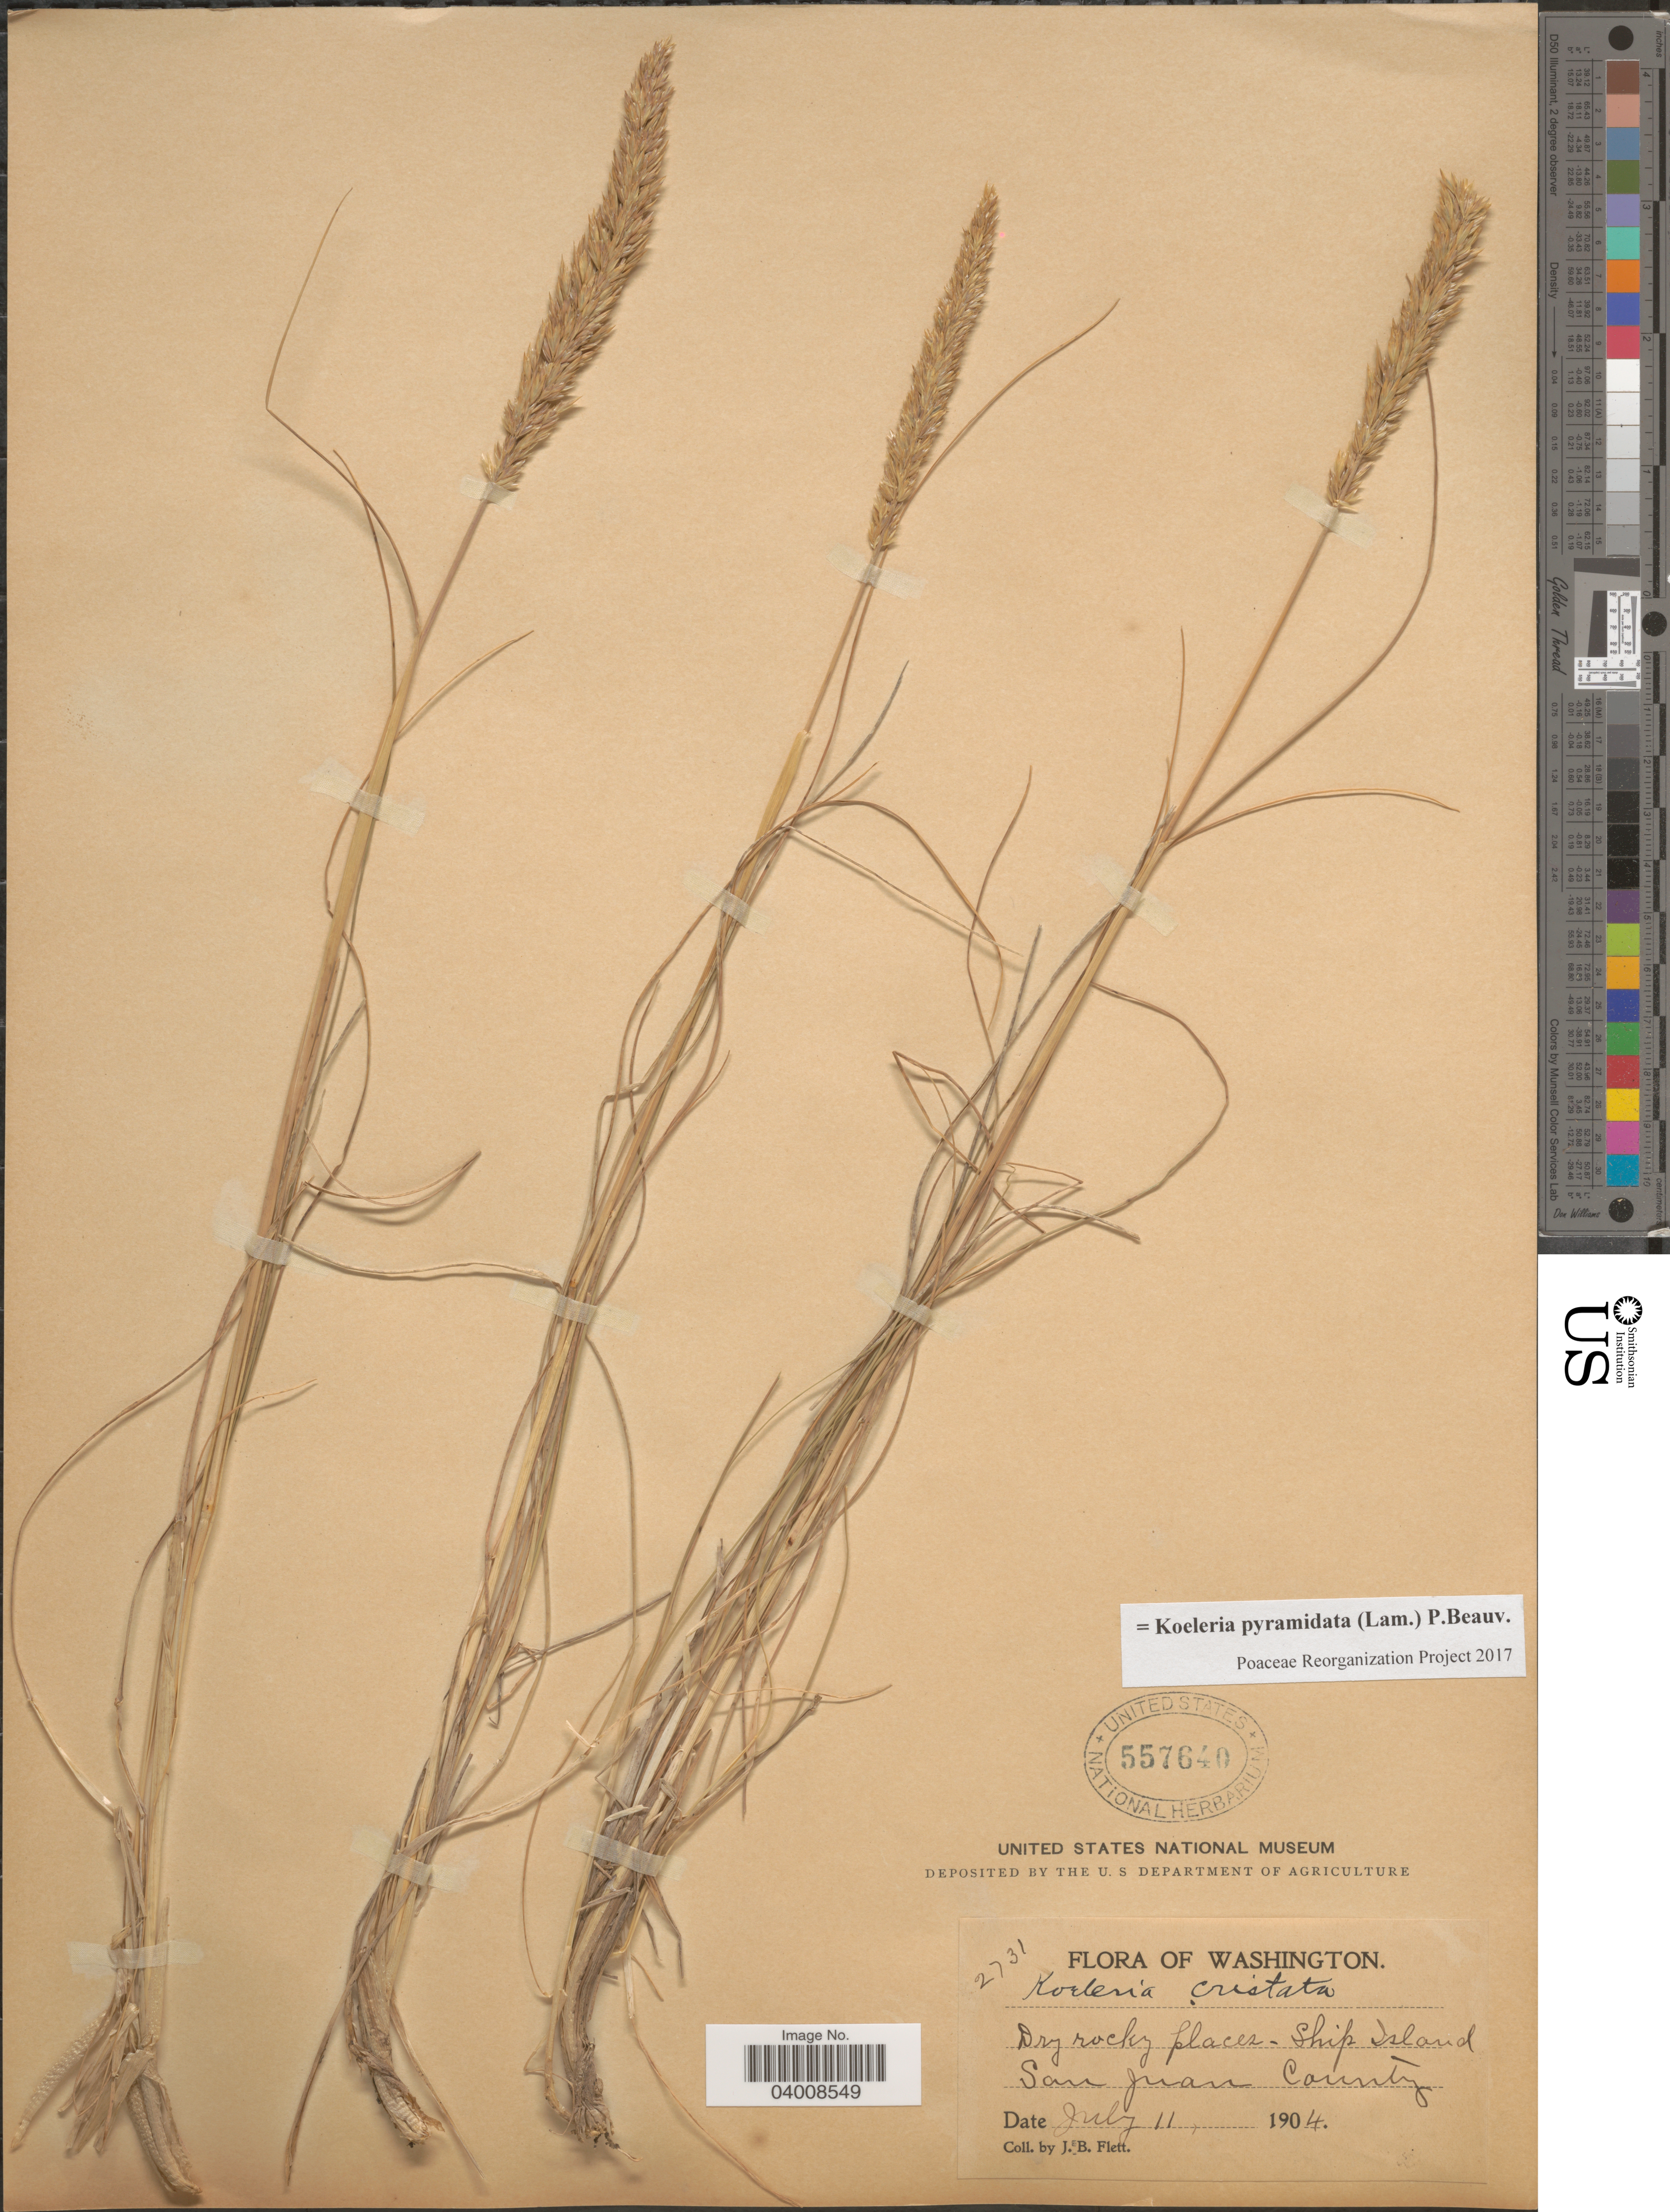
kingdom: Plantae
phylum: Tracheophyta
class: Liliopsida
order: Poales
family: Poaceae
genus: Koeleria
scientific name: Koeleria pyramidata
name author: (Lam.) P. Beauv.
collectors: J. Flett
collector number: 2731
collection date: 1904-07-11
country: United States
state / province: Washington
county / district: San Juan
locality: Dry rocky places. Ship Island. San Juan County.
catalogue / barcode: US 557640